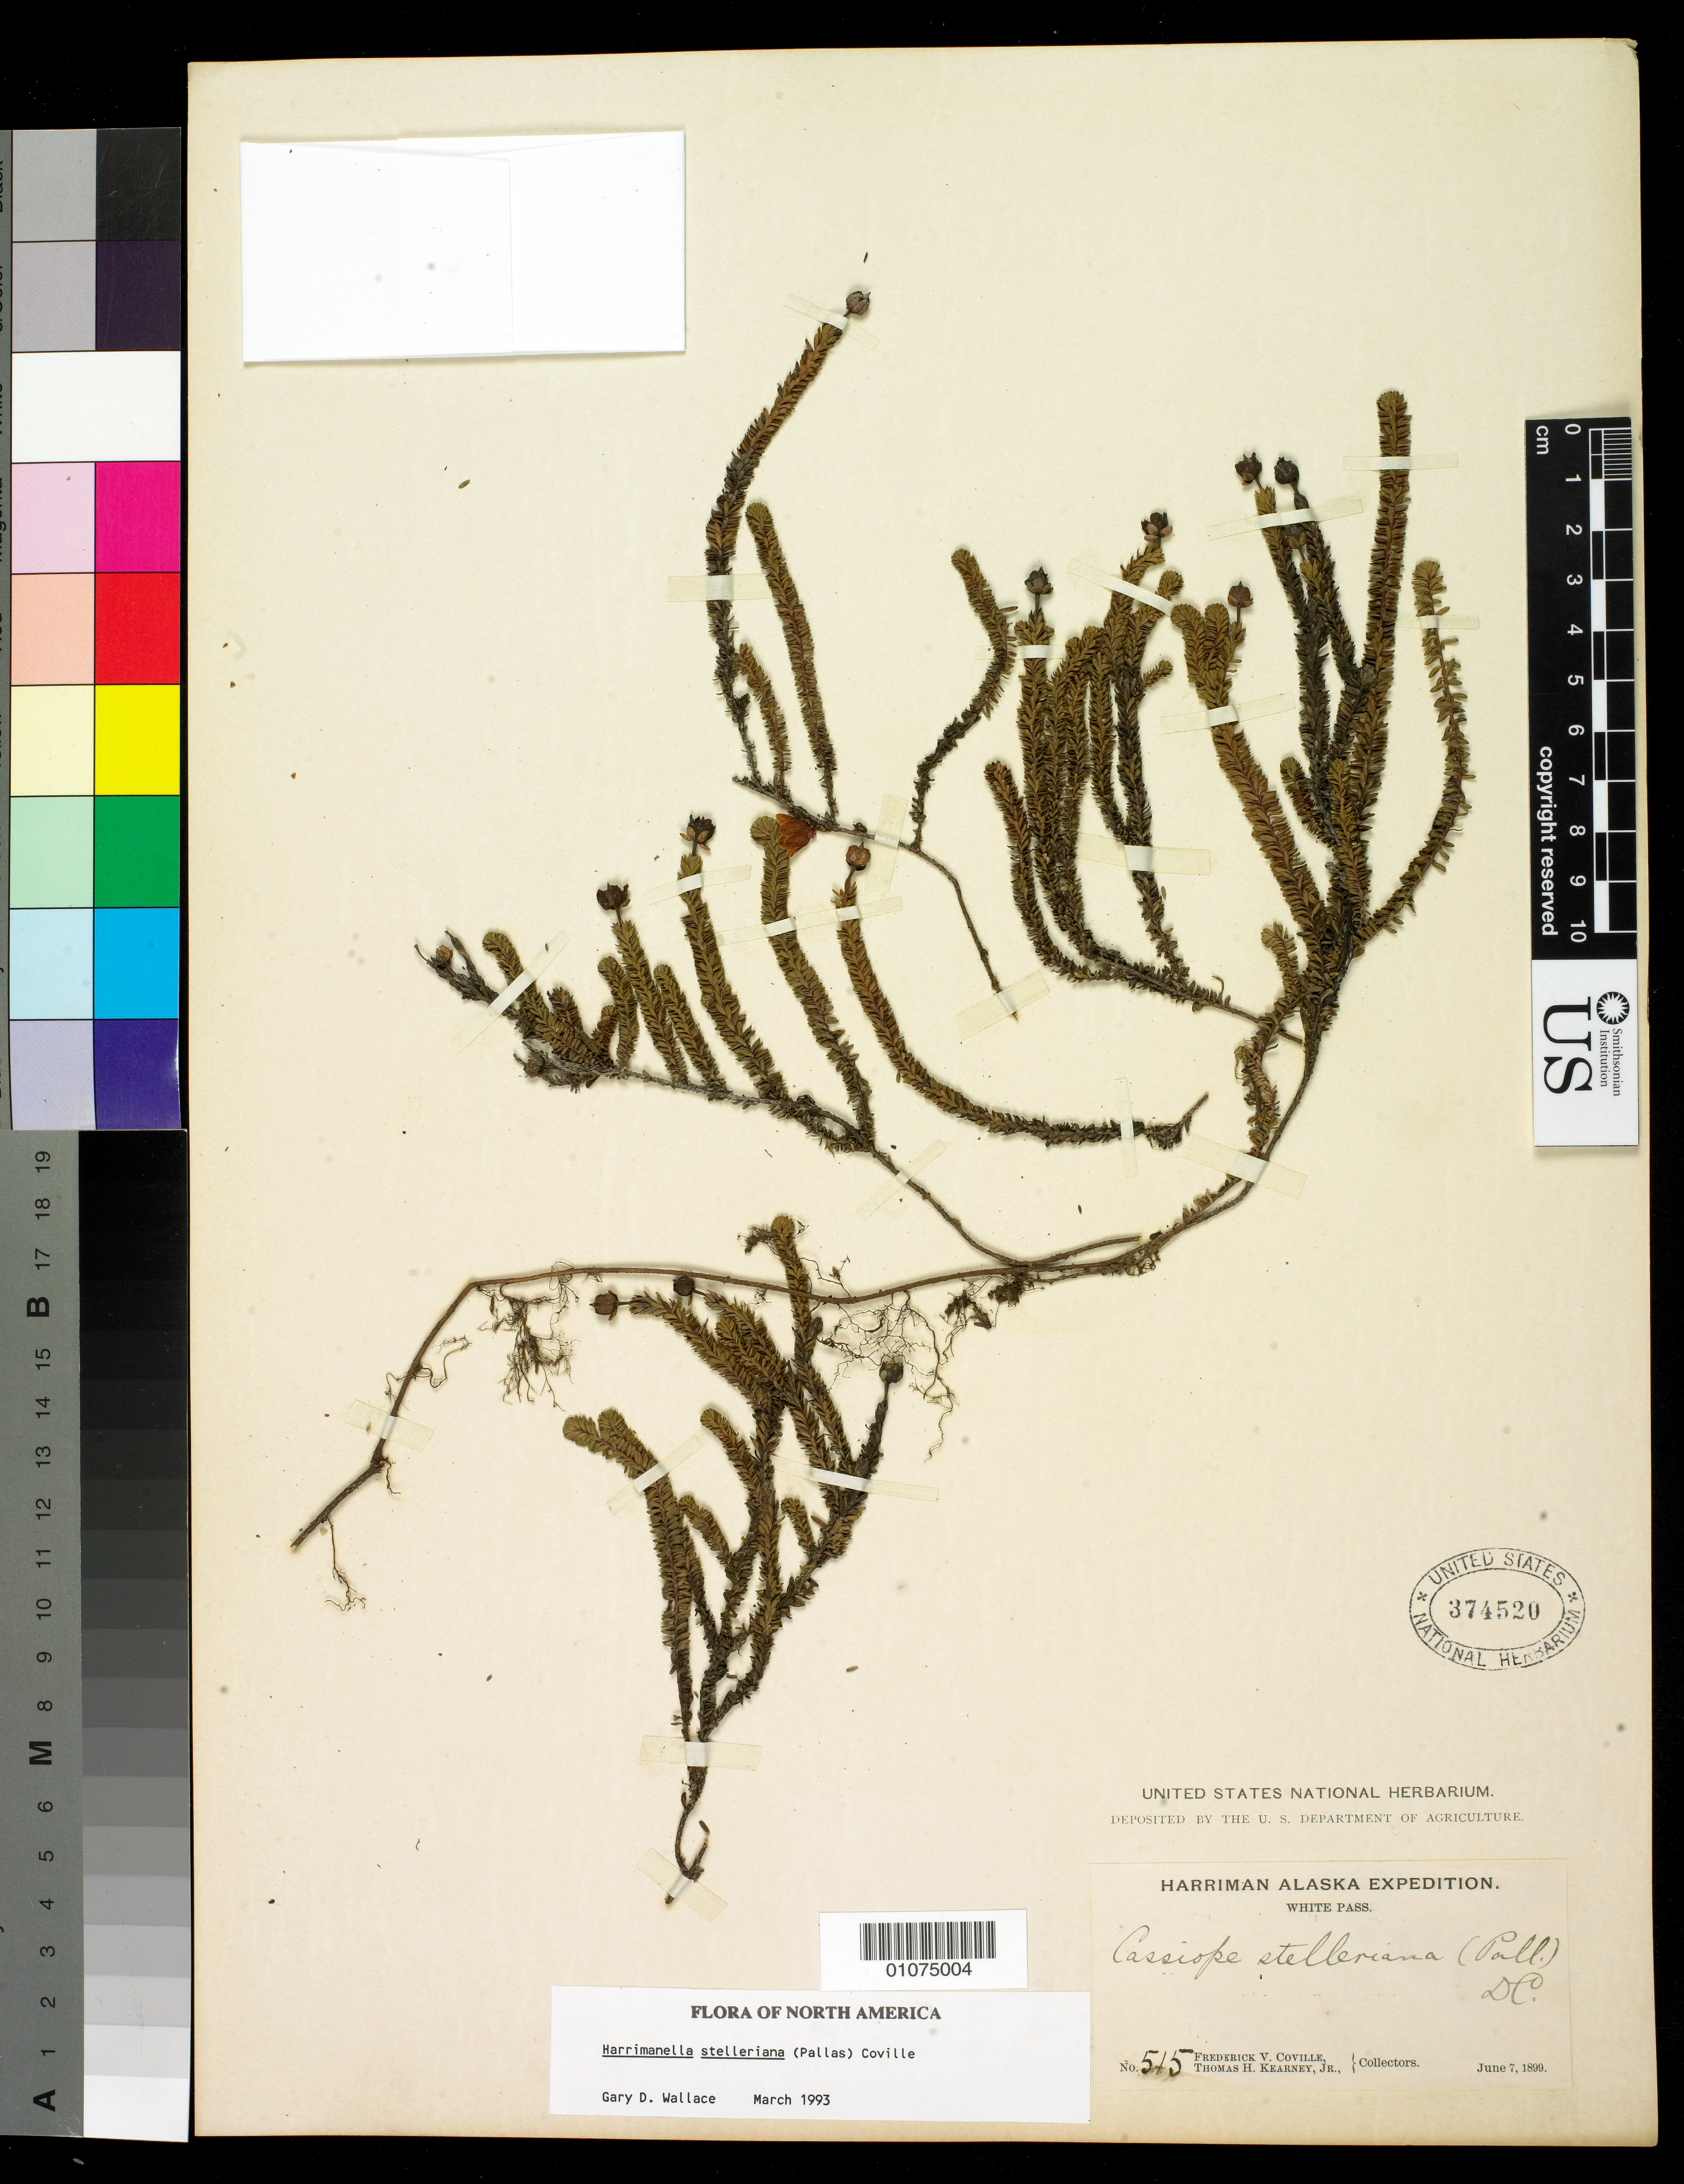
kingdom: Plantae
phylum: Tracheophyta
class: Magnoliopsida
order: Ericales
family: Ericaceae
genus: Harrimanella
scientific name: Harrimanella stelleriana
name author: (Pall.) Coville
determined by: Wallace, G. D.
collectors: F. V. Coville & C. Kearney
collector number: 515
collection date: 1899-06-07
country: United States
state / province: Alaska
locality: White Pass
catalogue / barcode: US 374520